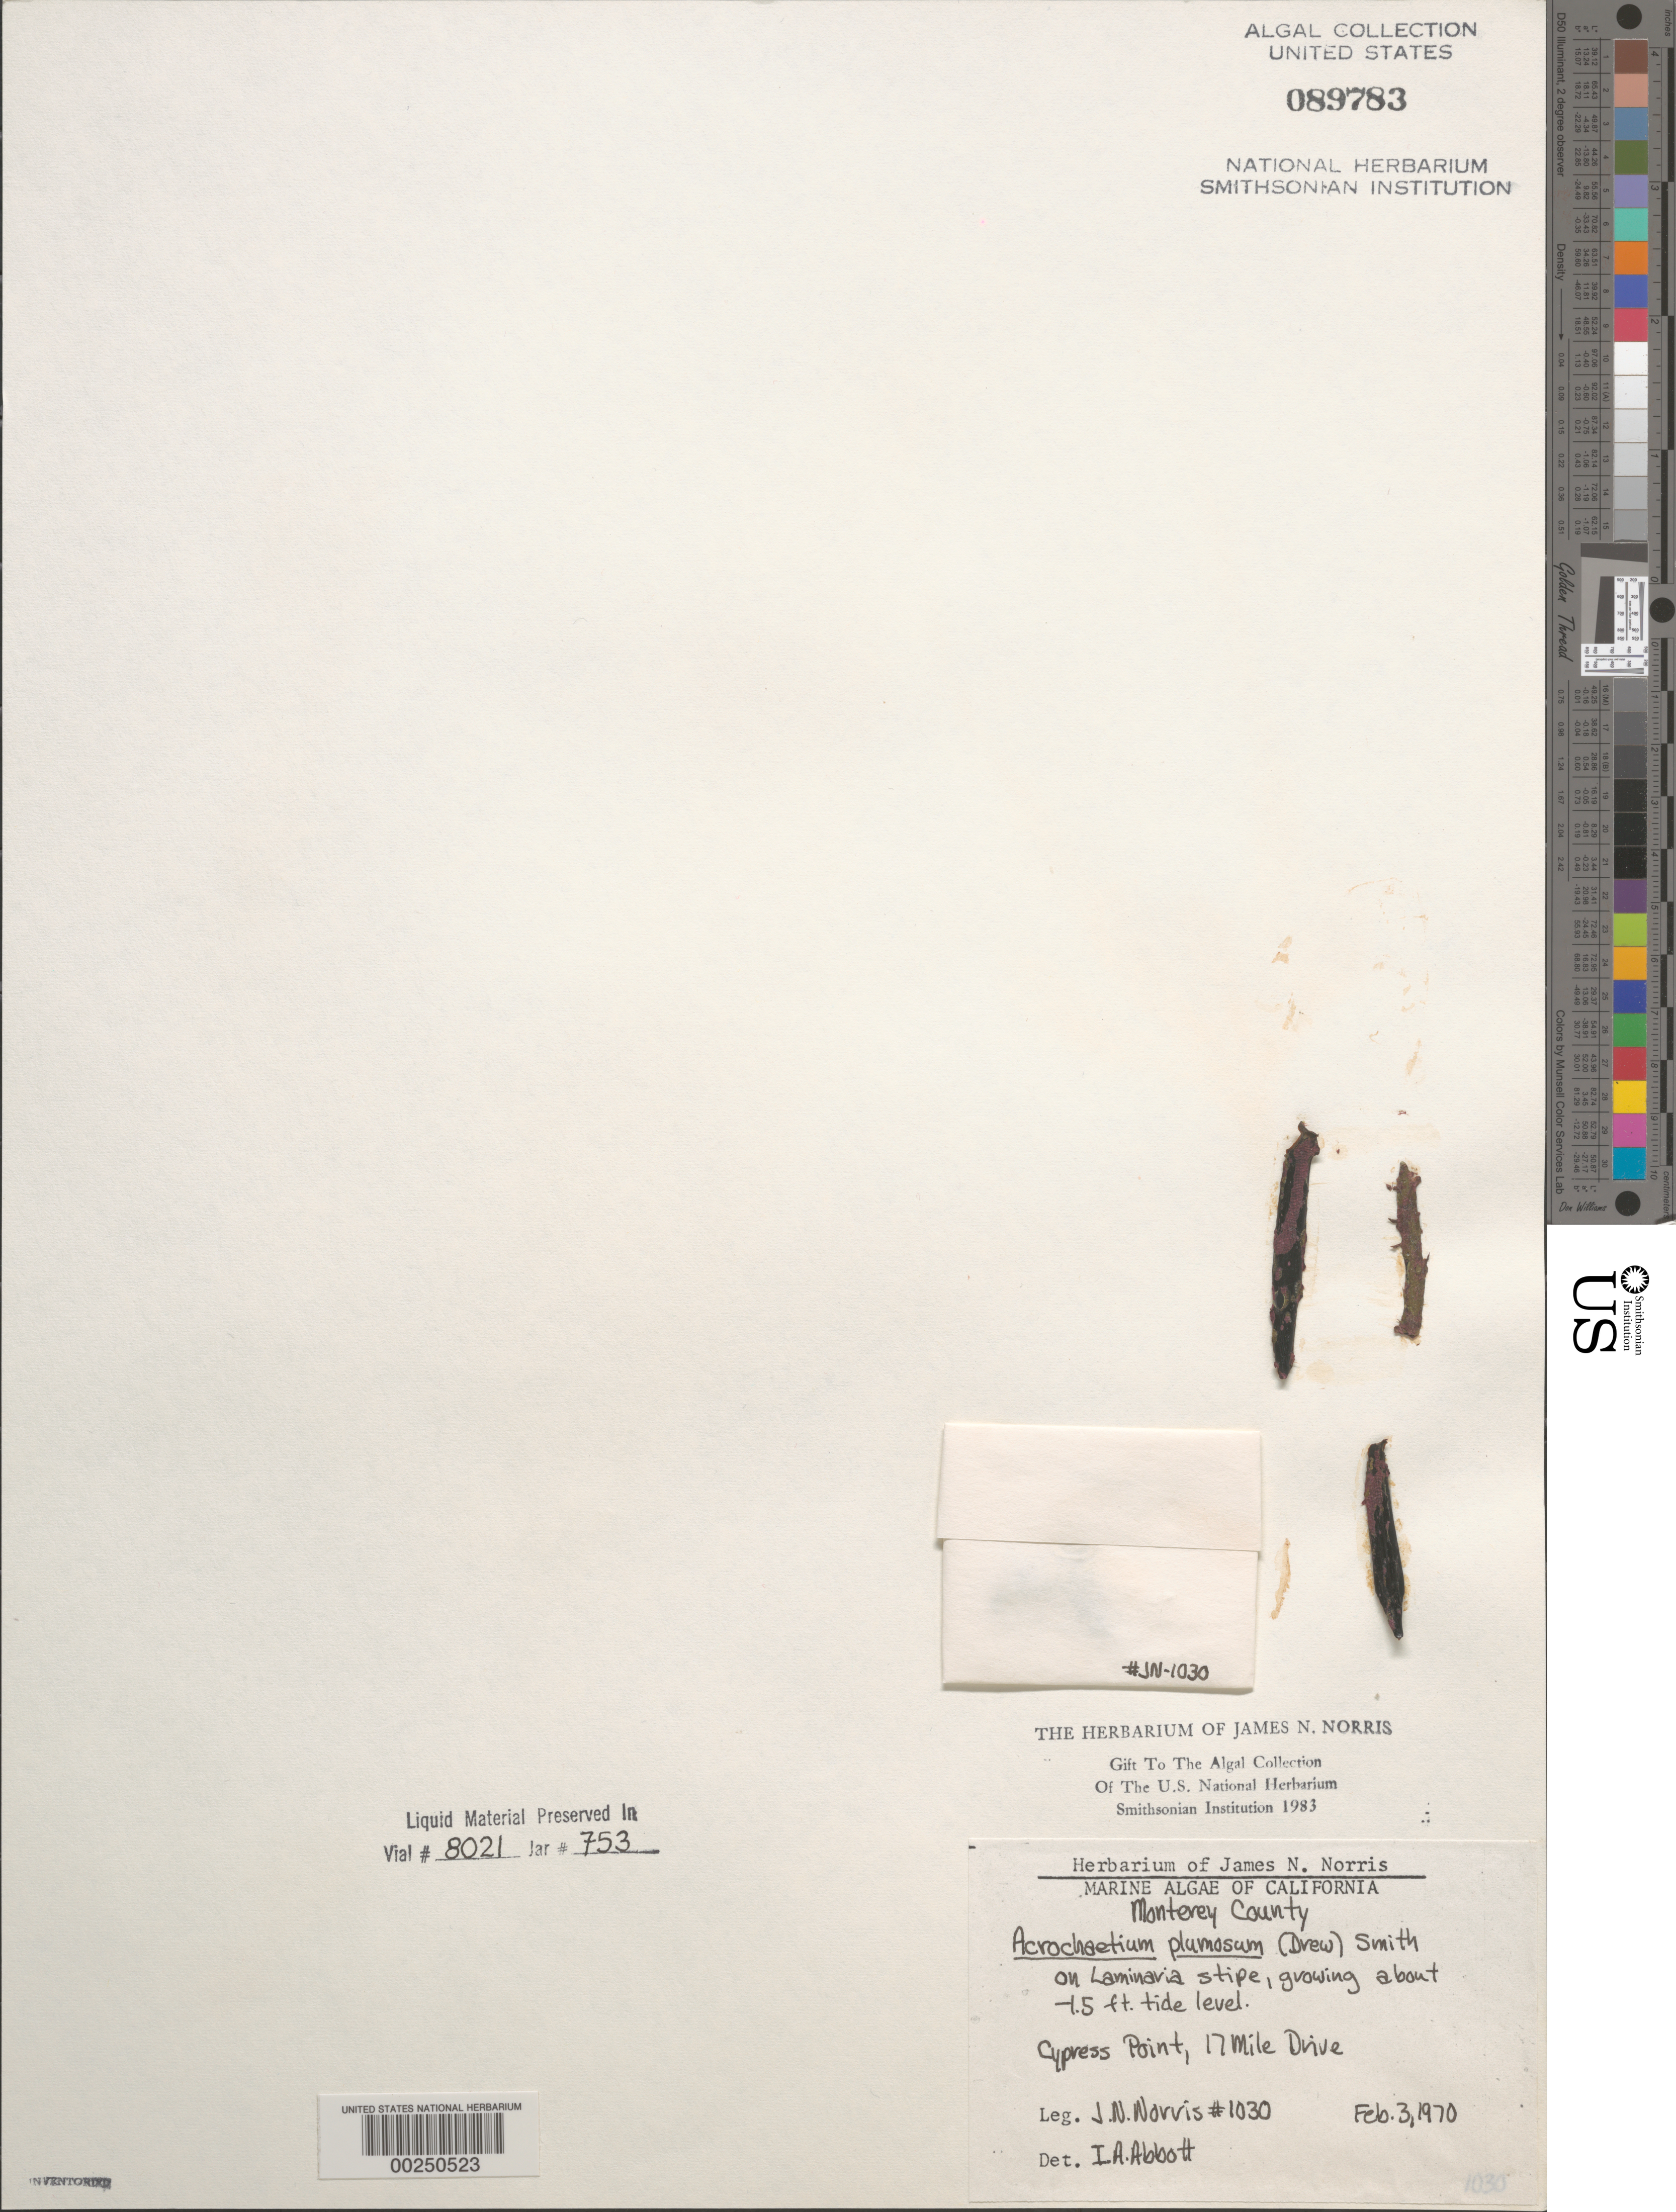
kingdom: Plantae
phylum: Rhodophyta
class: Florideophyceae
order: Acrochaetiales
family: Acrochaetiaceae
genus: Acrochaetium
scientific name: Acrochaetium plumosum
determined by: Abbott, Isabella A.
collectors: J. N. Norris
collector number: JN-1030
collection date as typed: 03 Feb 1970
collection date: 1970-02-03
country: United States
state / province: California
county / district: Monterey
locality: Cypress Point, 17 Mile Drive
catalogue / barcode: US 89783